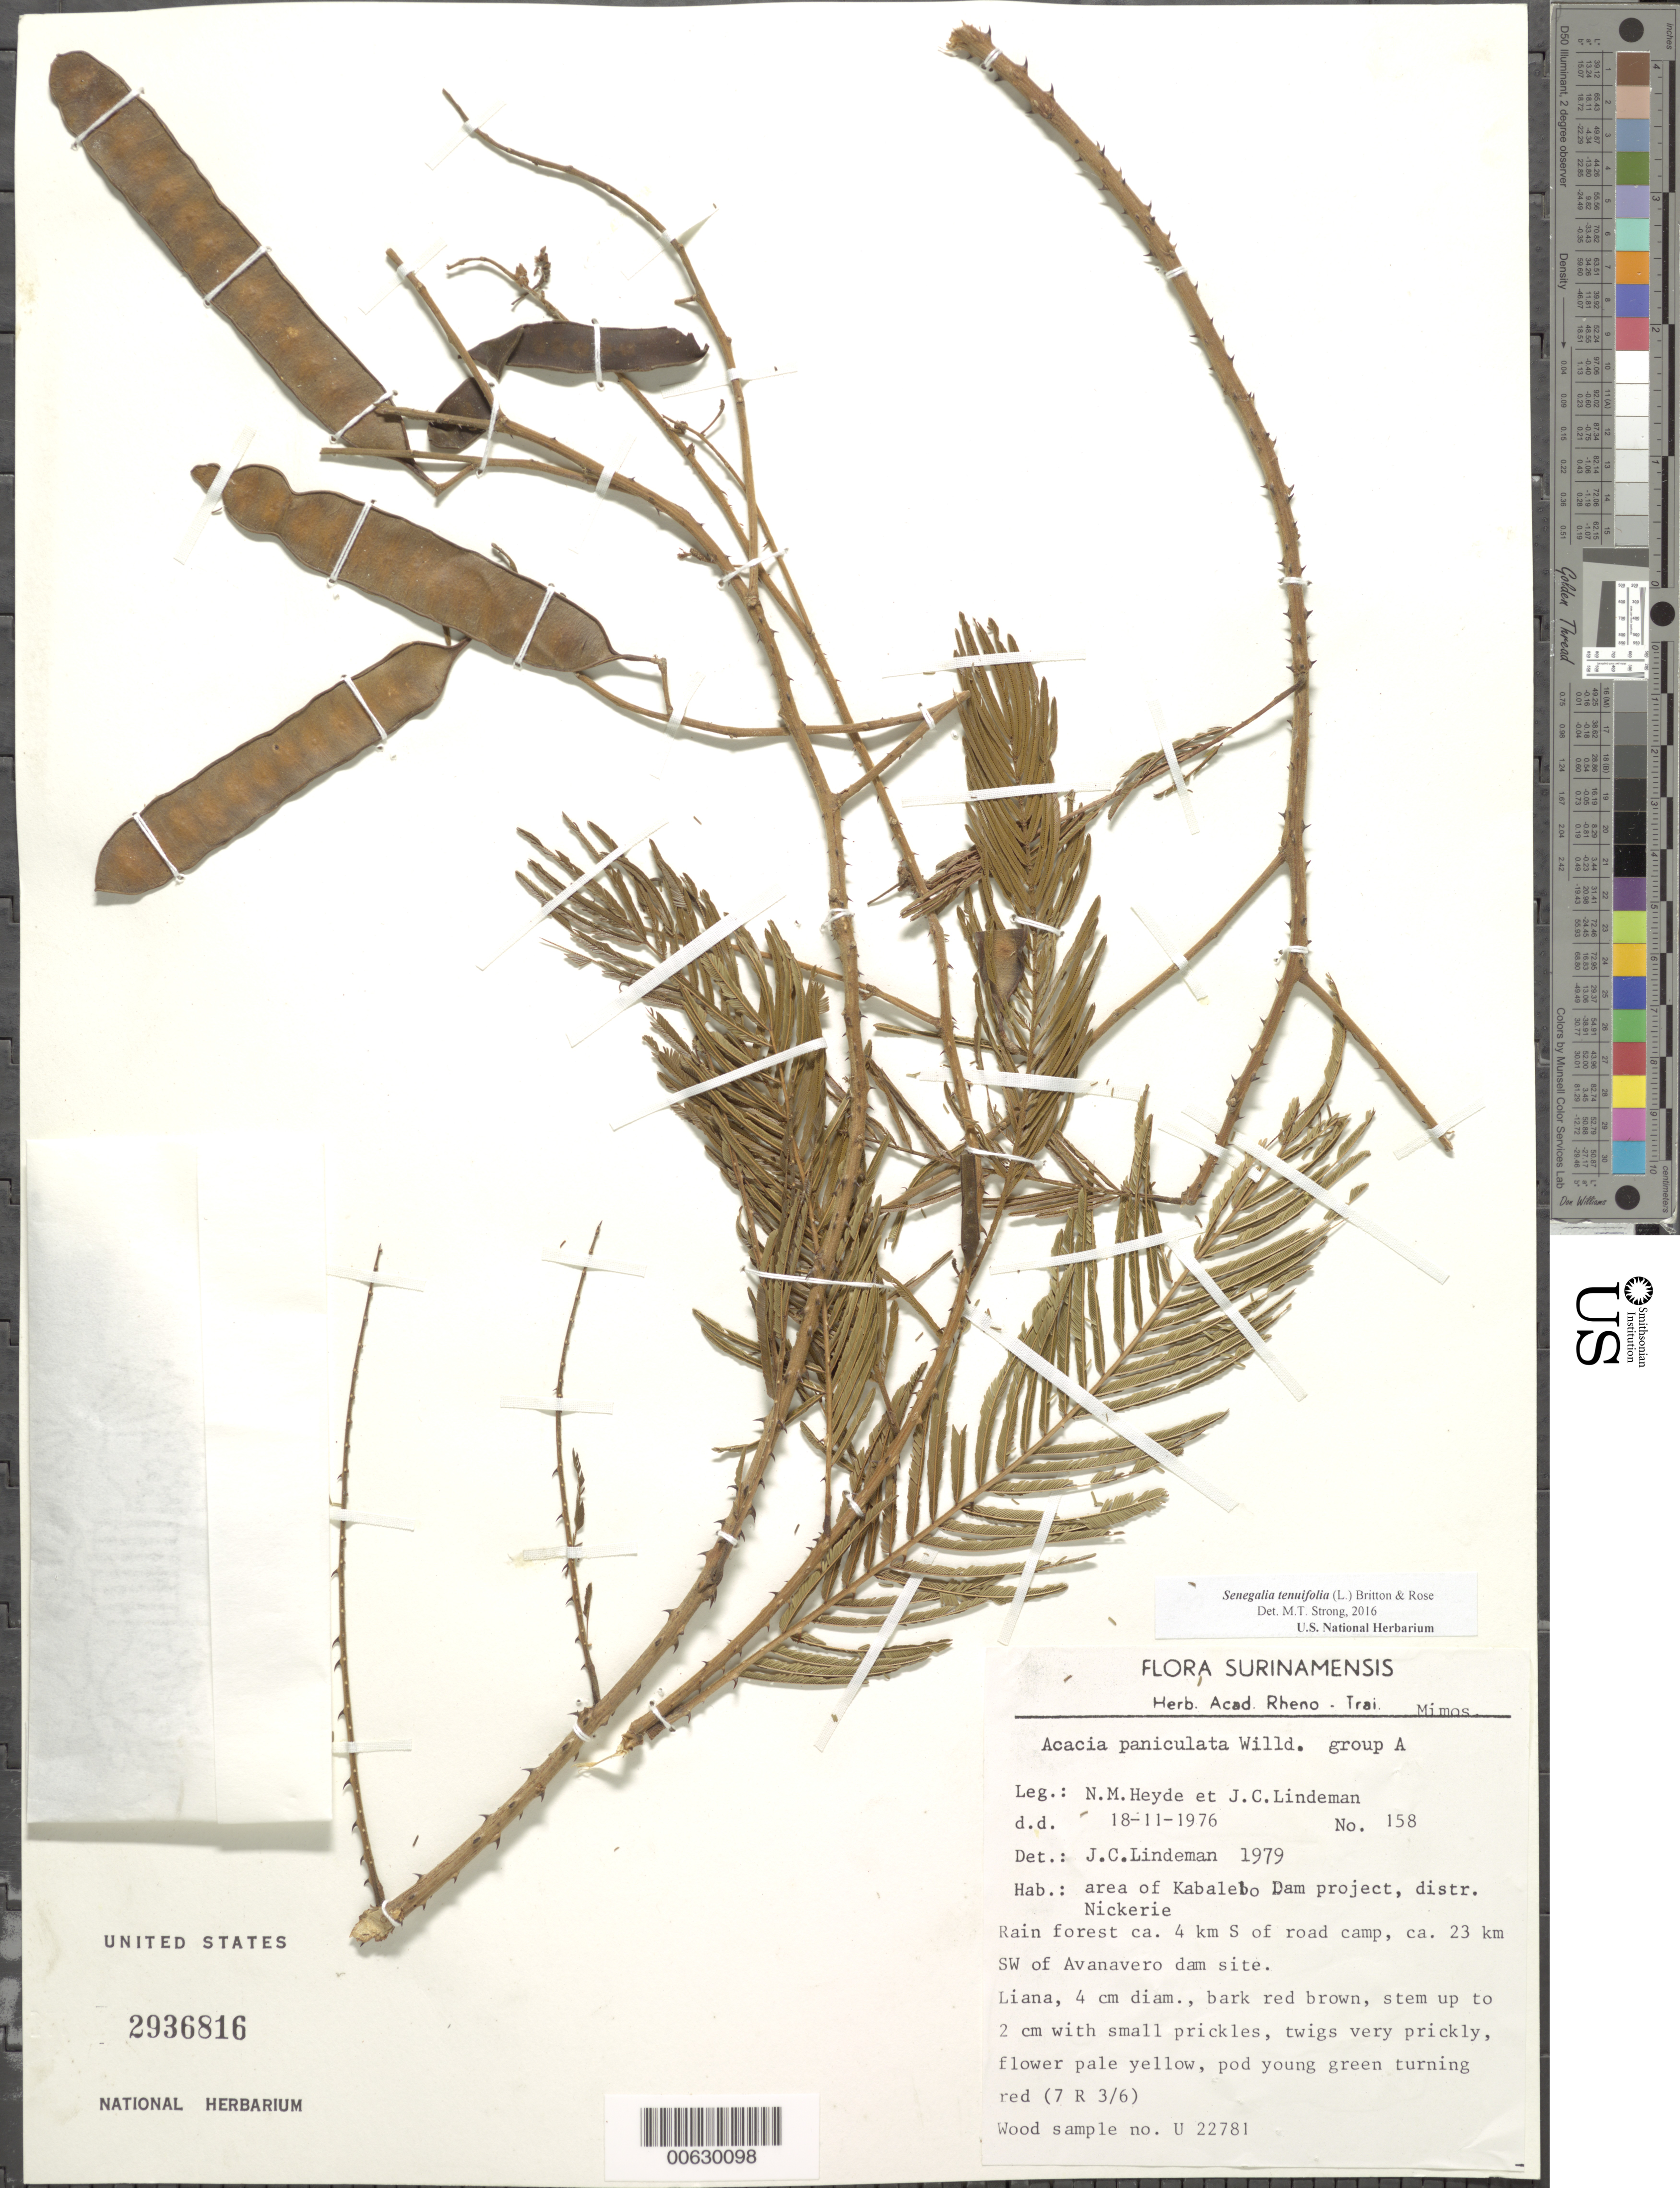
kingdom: Plantae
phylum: Tracheophyta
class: Magnoliopsida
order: Fabales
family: Fabaceae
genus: Senegalia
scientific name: Senegalia tenuifolia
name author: (L.) Britton & Rose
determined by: Strong, M. T., (US), Smithsonian Institution - National Museum of Natural History (UNITED STATES)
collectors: N. M. Heyde & J. C. Lindeman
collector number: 158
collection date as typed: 18-Nov-76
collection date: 1976-11-18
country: Suriname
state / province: Nickerie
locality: Kabalebo Dam project, 23 km SW of Avanavero dam site. ca 4km S of road camp, ca 23km SW of Avanavero dam site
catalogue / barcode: US 2936816